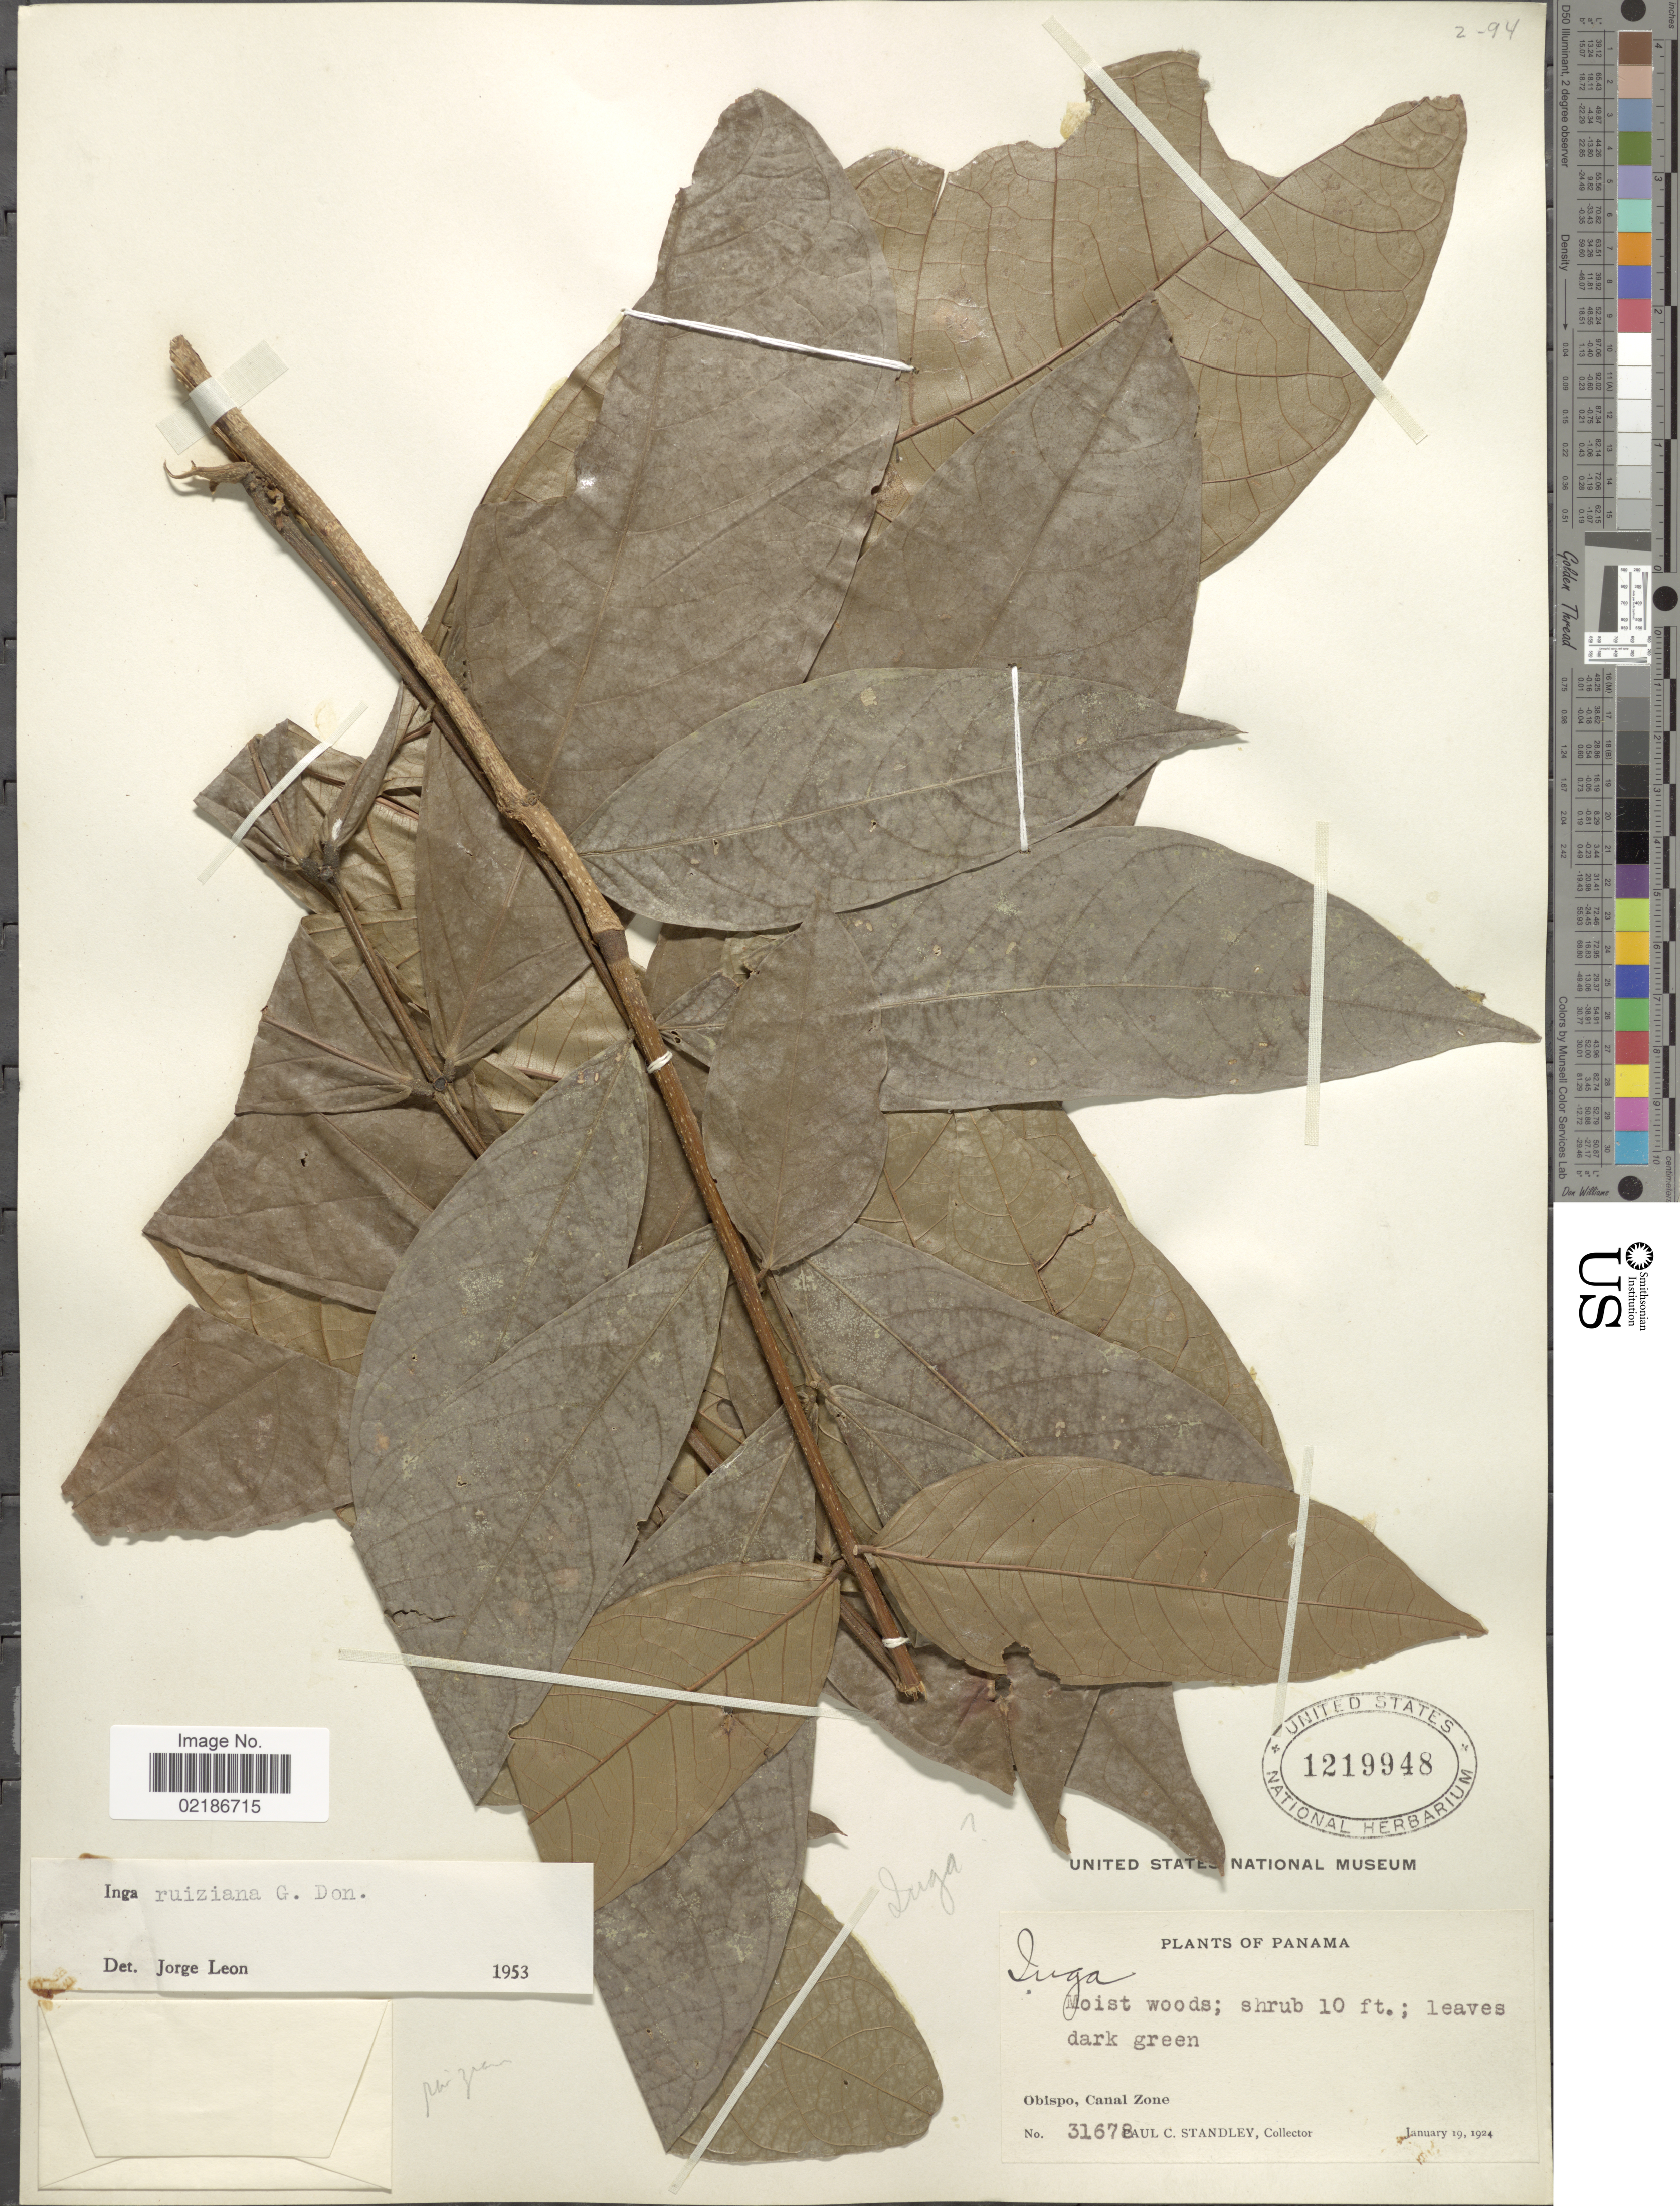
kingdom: Plantae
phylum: Tracheophyta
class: Magnoliopsida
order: Fabales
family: Fabaceae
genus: Inga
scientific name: Inga ruiziana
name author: G. Don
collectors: P. C. Standley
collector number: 31678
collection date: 1924-01-19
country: Panama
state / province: Colón / Panamá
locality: Obispo, Canal Zone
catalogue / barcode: US 1219948